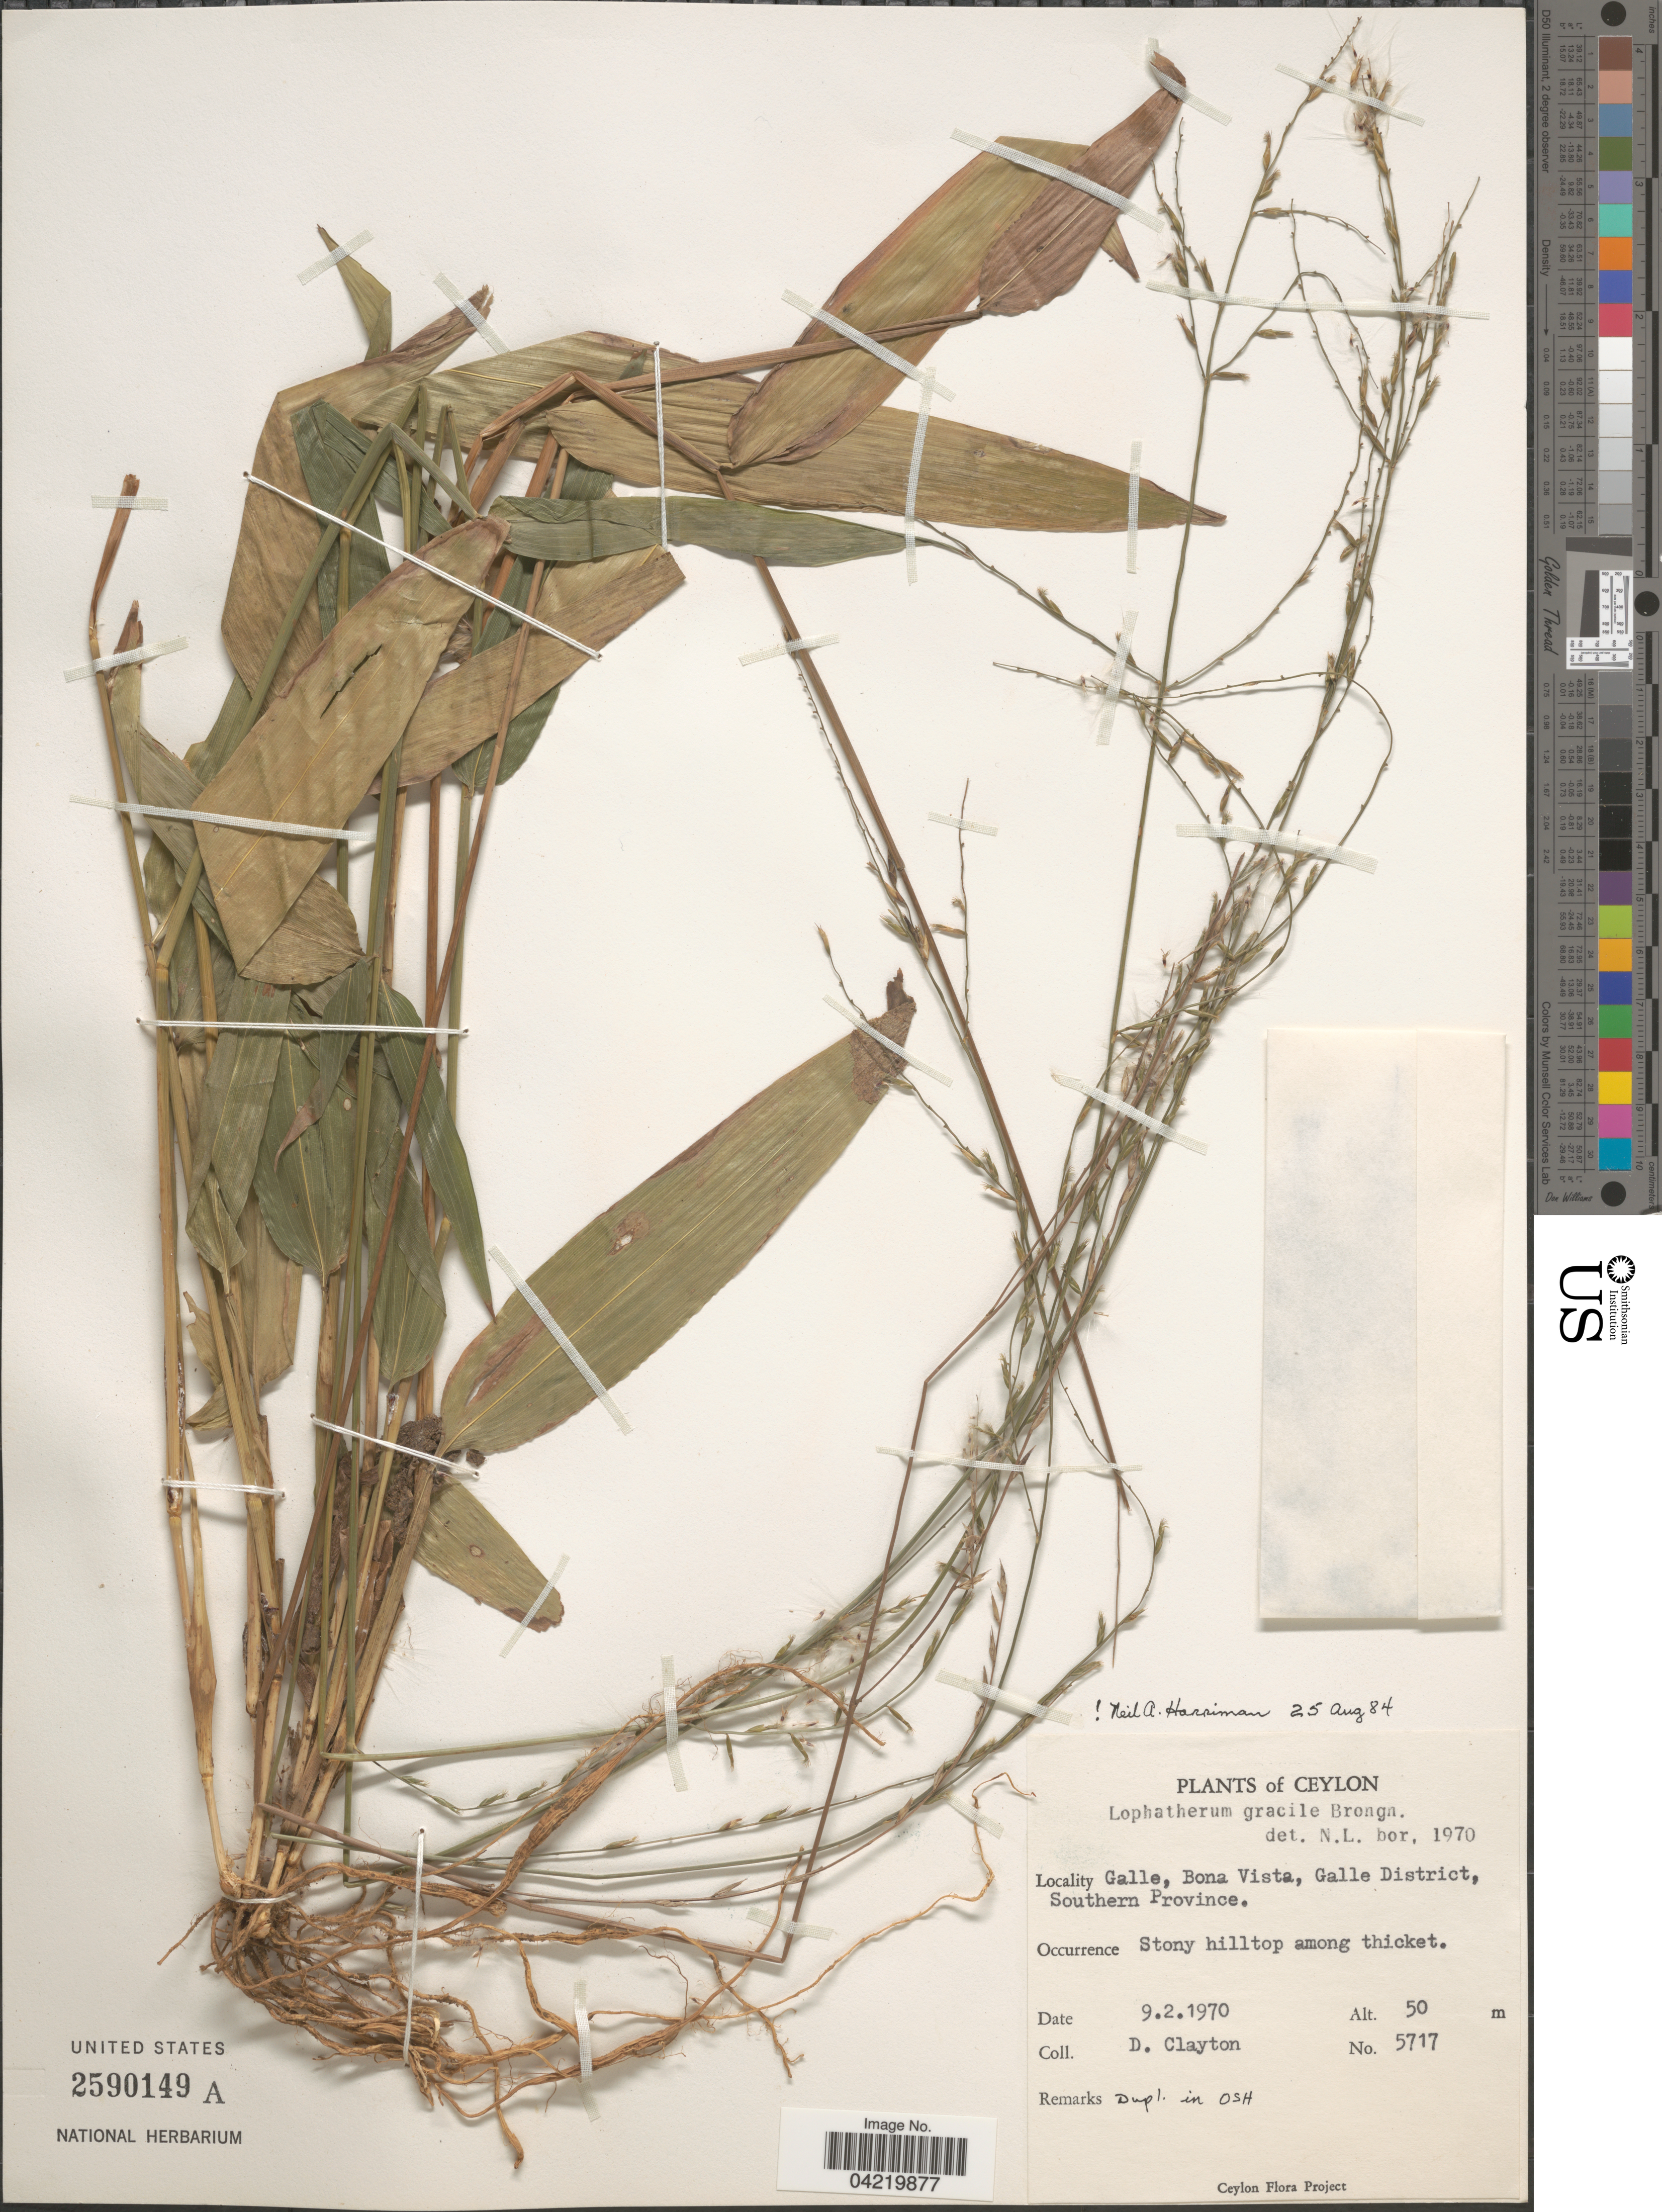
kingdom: Plantae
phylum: Tracheophyta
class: Liliopsida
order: Poales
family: Poaceae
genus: Lophatherum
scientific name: Lophatherum gracile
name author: Brongn.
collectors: D. Clayton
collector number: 5717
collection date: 1970-02-09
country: Sri Lanka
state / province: Southern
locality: Galle, Bona Vista, Galle District, Southern Province.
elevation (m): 50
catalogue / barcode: US 2590149A